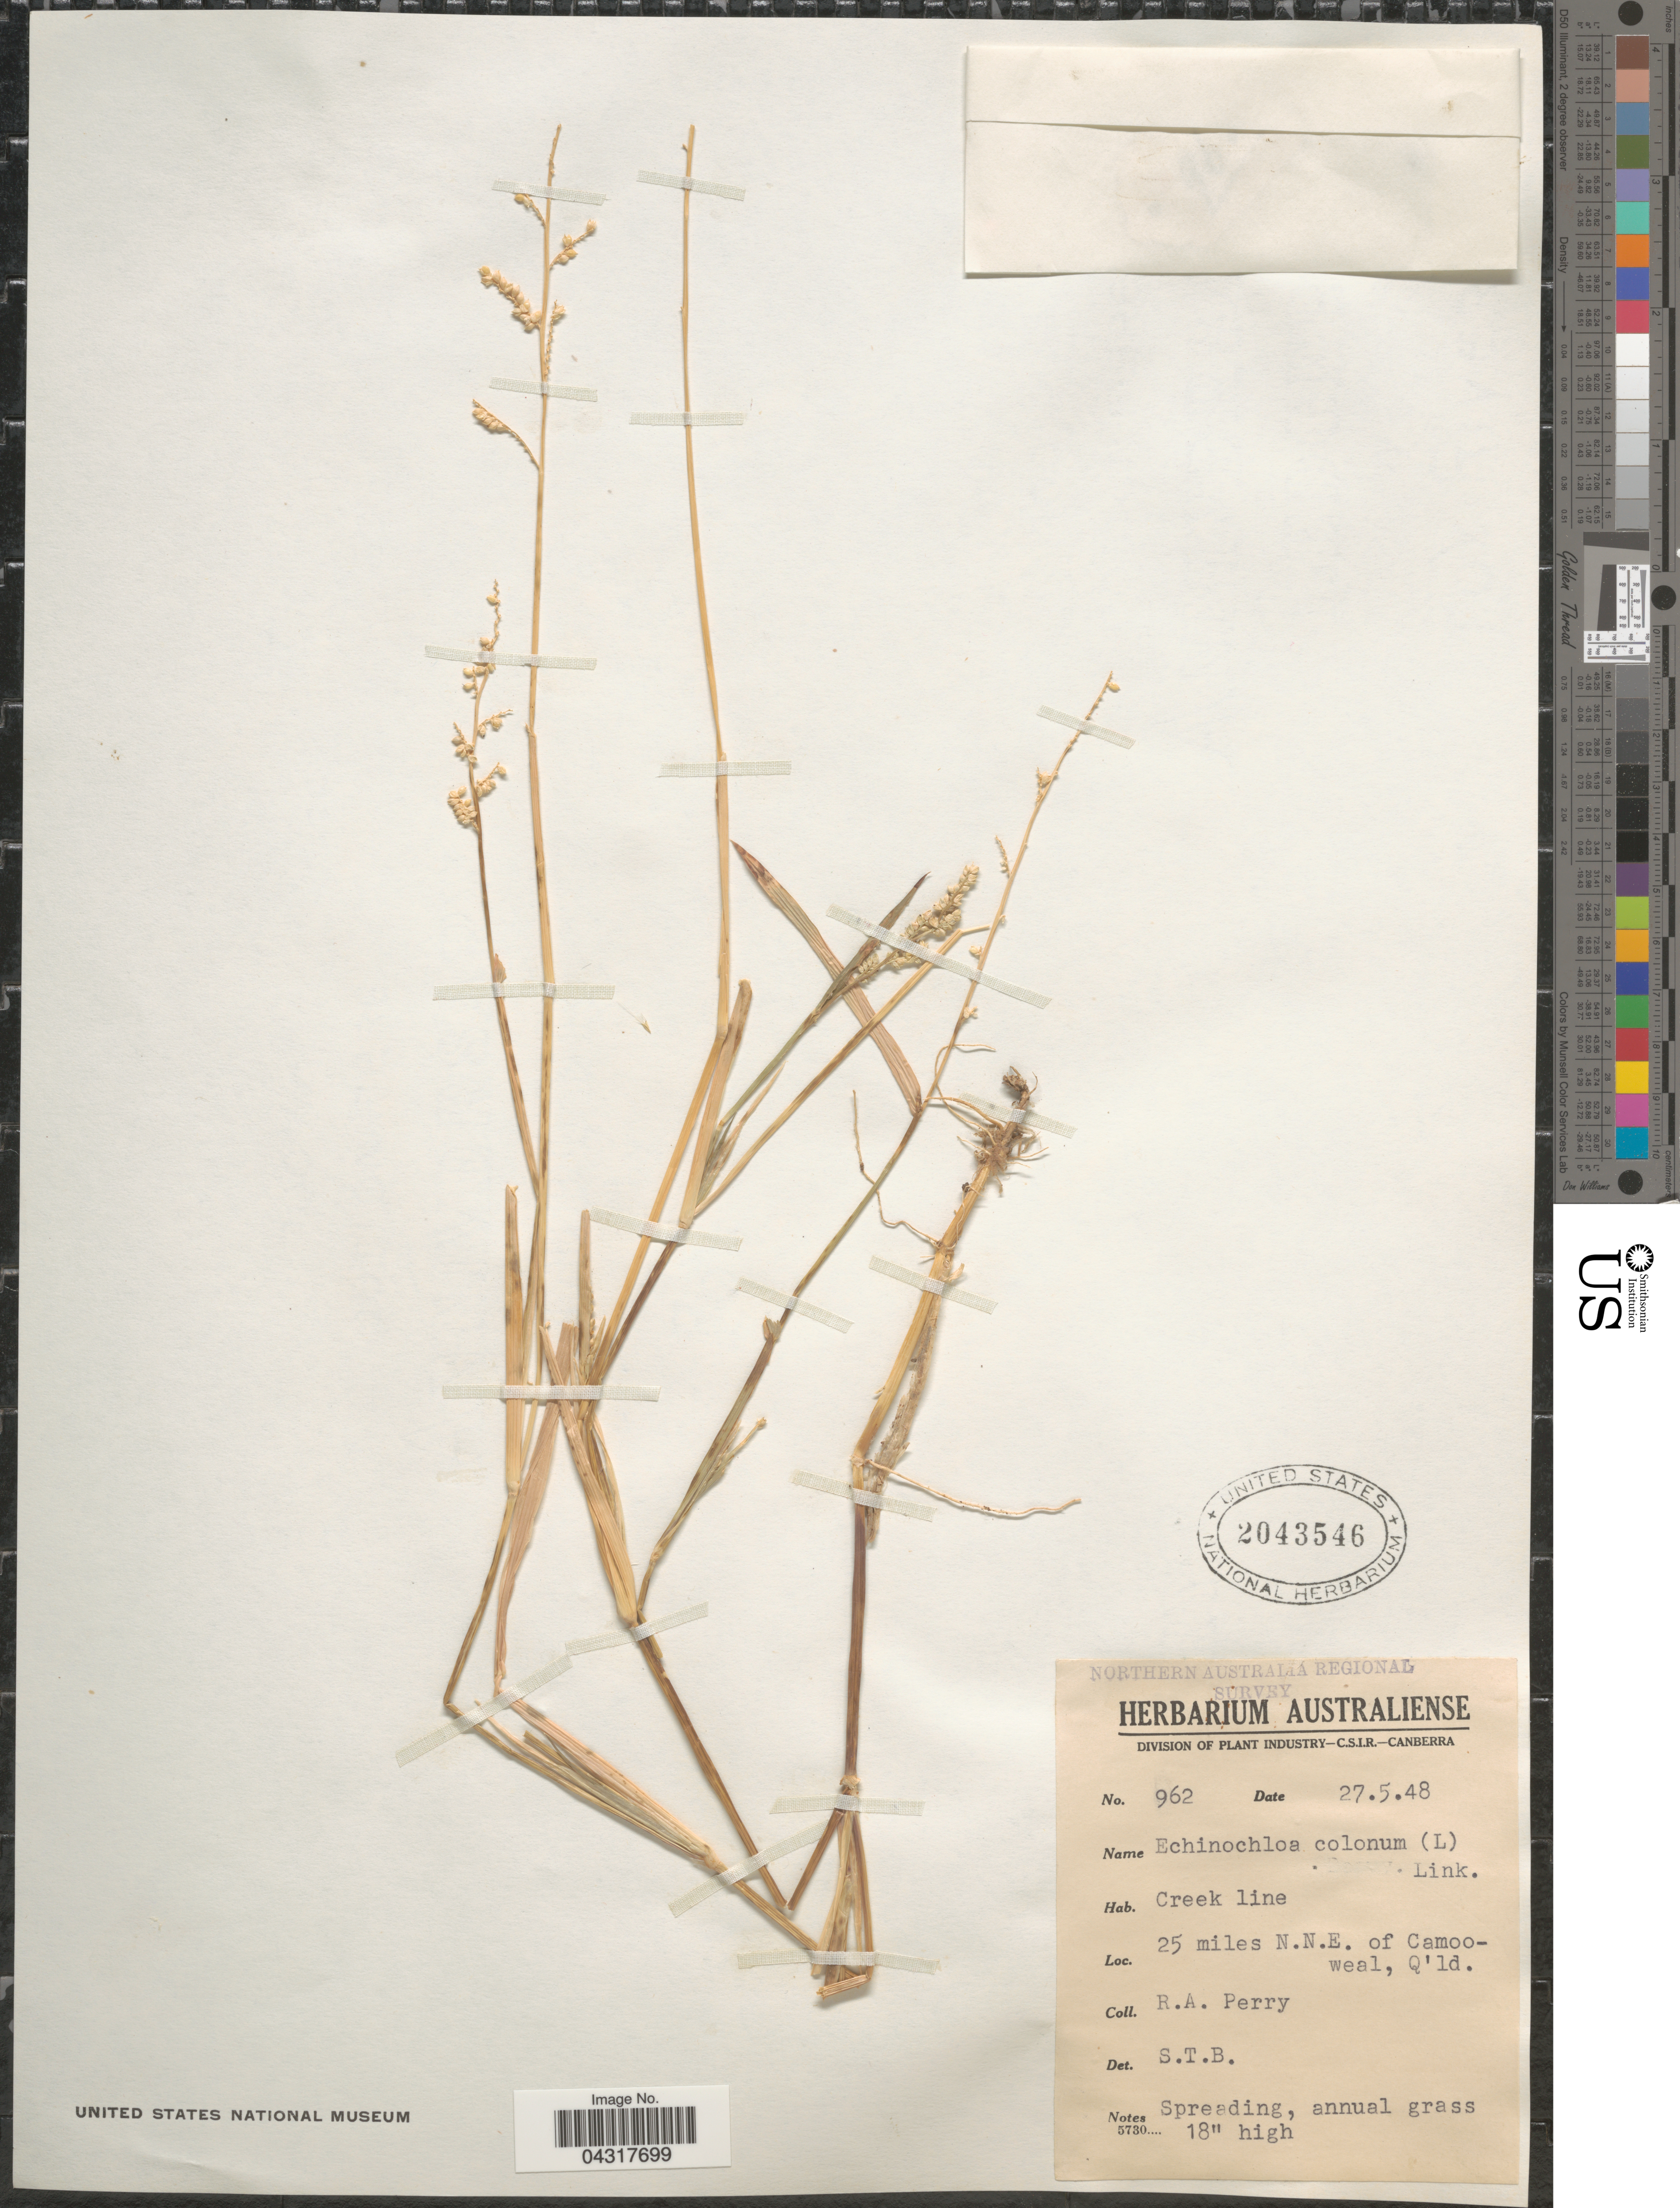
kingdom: Plantae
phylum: Tracheophyta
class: Liliopsida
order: Poales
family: Poaceae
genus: Echinochloa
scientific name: Echinochloa colona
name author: (L.) Link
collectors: Perry, R. A.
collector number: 962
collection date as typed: Transcribed d/m/y: 27/5/48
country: Australia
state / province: Queensland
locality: Northern Australia Regional Survey. 25 miles N.N.E. of Camooweal.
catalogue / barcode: US 2043546